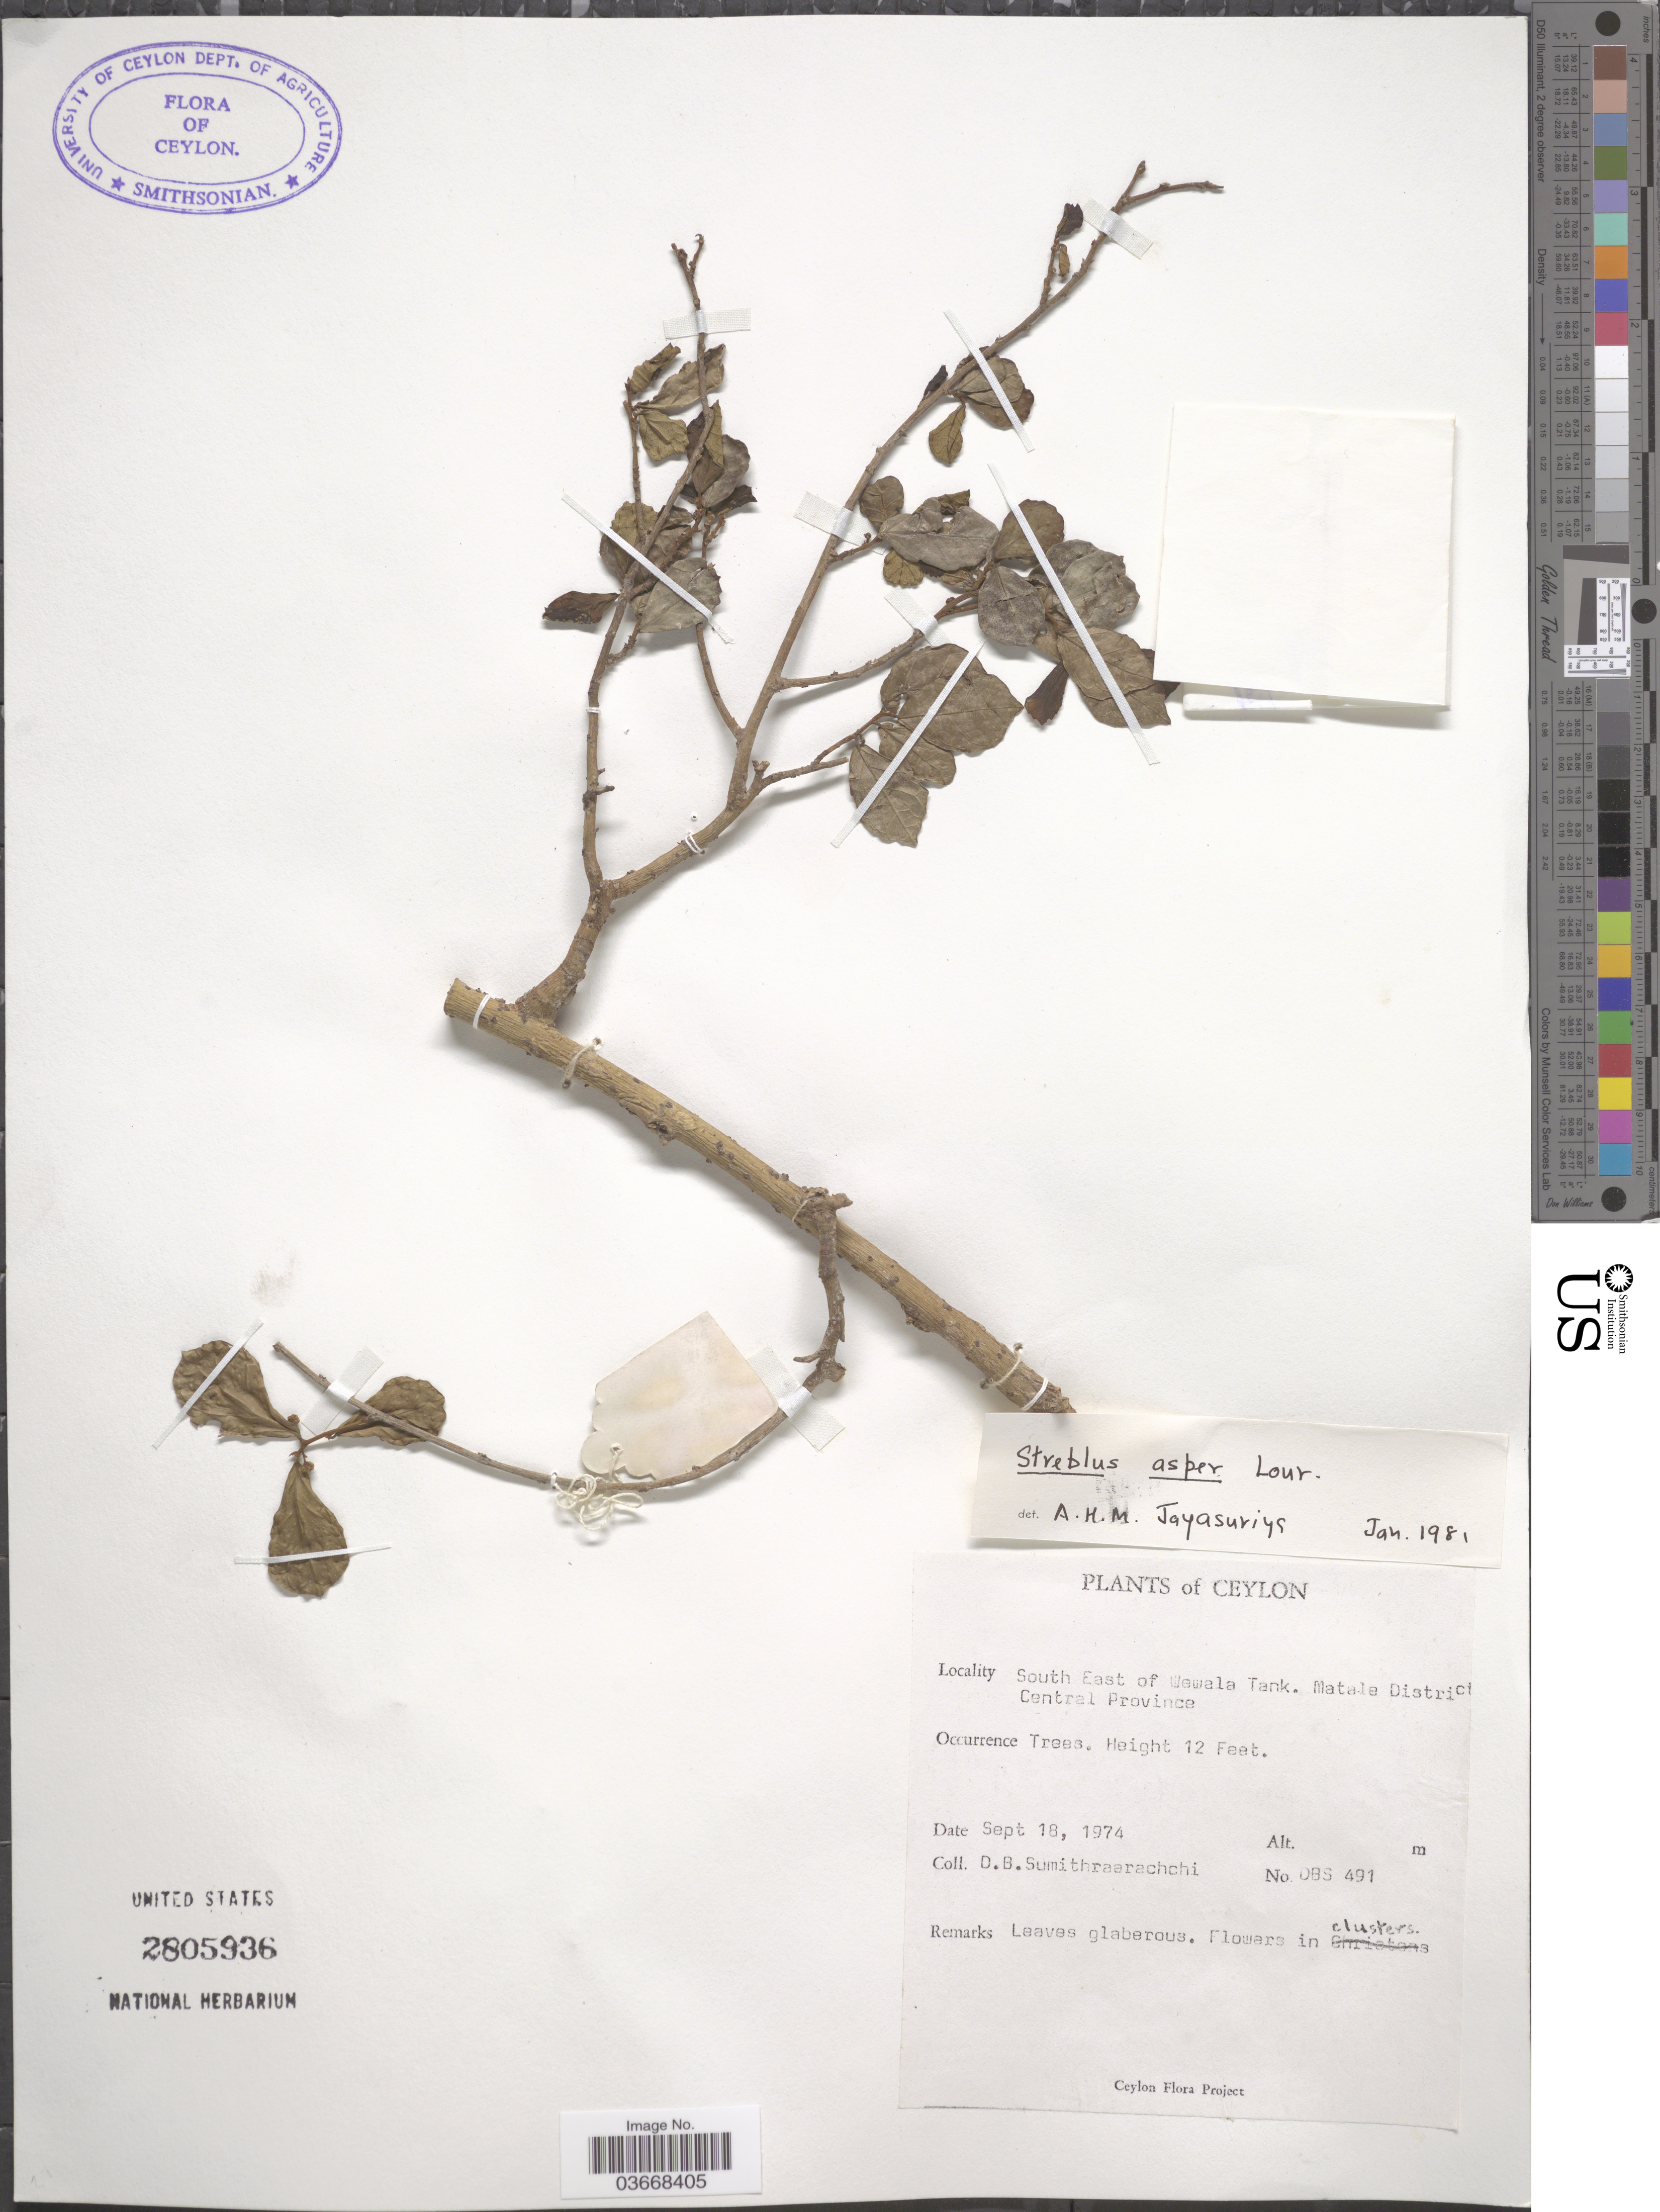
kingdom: Plantae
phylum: Tracheophyta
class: Magnoliopsida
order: Rosales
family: Moraceae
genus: Streblus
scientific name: Streblus asper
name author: Lour.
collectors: D. B. Sumithraarachchi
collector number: DBS491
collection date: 1974-09-18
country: Sri Lanka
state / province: Central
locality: Ceylon. South East of Wewala Tank. Matale District.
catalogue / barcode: US 280936